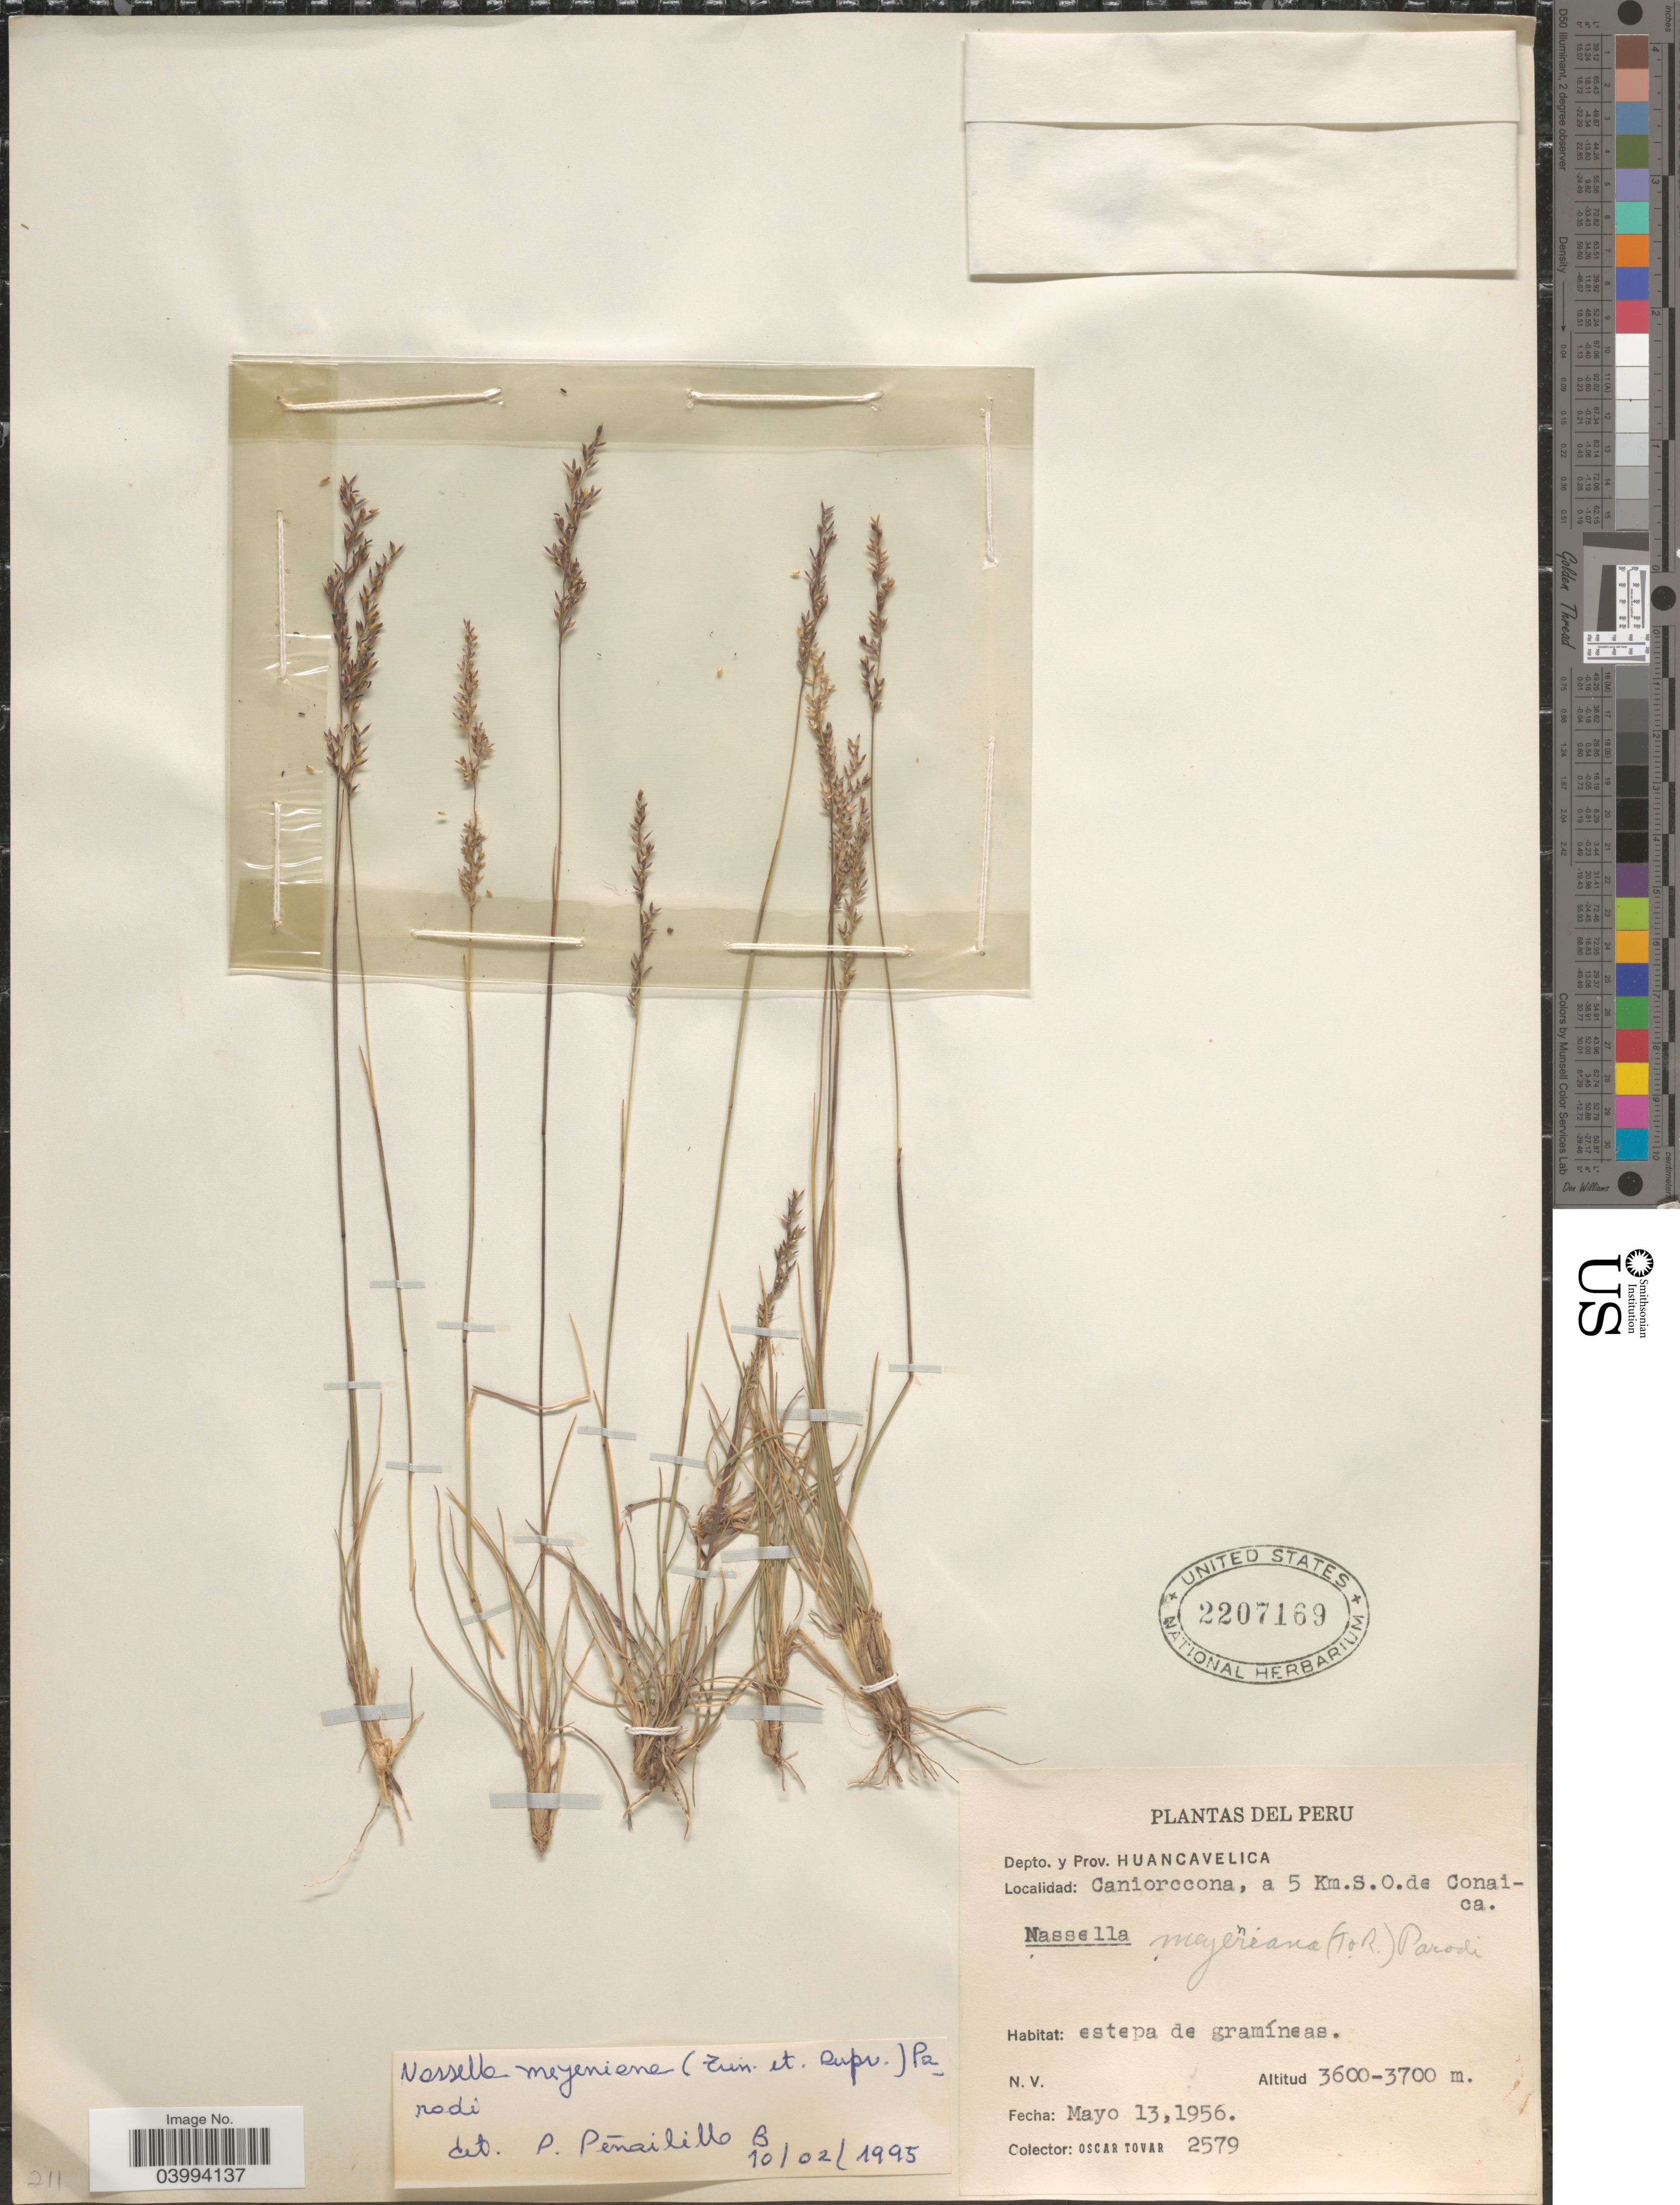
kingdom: Plantae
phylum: Tracheophyta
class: Liliopsida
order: Poales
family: Poaceae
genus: Nassella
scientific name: Nassella meyeniana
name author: (Trin. & Rupr.) Parodi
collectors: O. Tovar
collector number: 2579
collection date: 1956-05-13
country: Peru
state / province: Huancavelica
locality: Depto. y Prov. Huancavelica. Caniorccona, a 5 Km. S.O. de Conaica.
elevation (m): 3600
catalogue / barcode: US 2207169